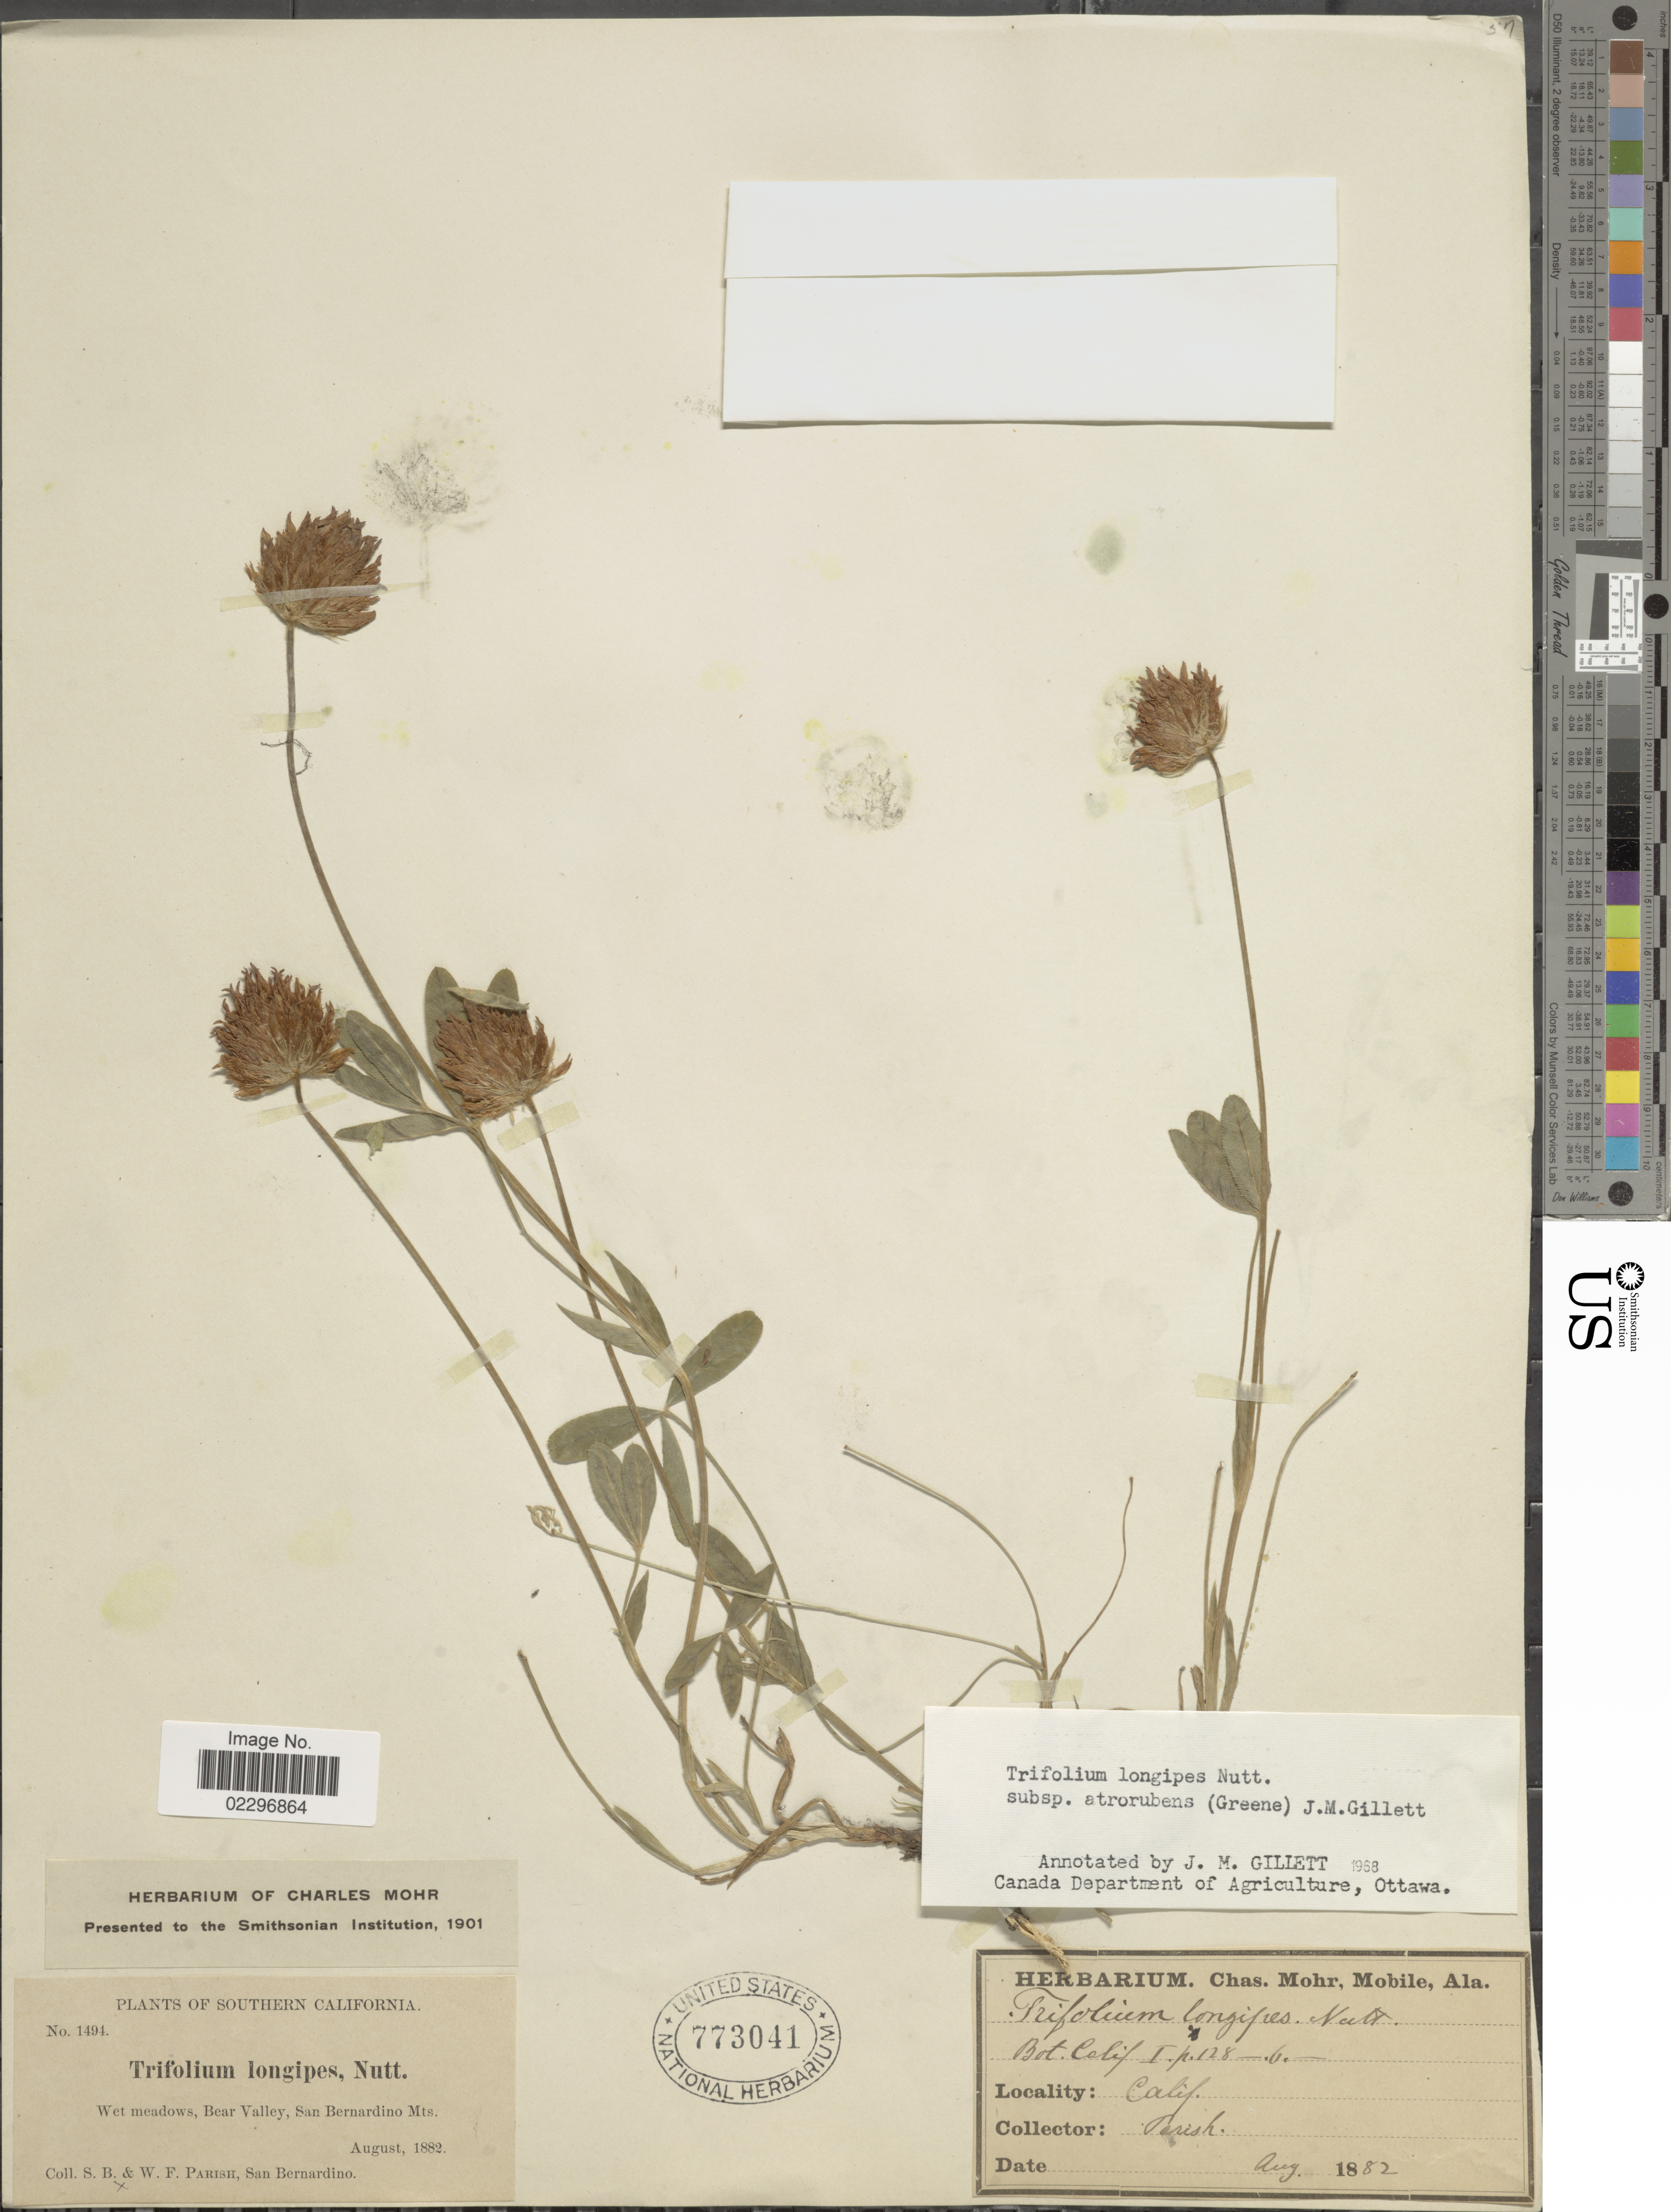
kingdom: Plantae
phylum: Tracheophyta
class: Magnoliopsida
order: Fabales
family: Fabaceae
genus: Trifolium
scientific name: Trifolium longipes subsp. atrorubens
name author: (Greene) J.M. Gillett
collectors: S. B. Parish & W. F. Parish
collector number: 1494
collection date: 1882-08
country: United States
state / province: California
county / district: San Bernardino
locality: Southern California, Wet meadows, Bear Valley, San Bernardino Mts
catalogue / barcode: US 773041